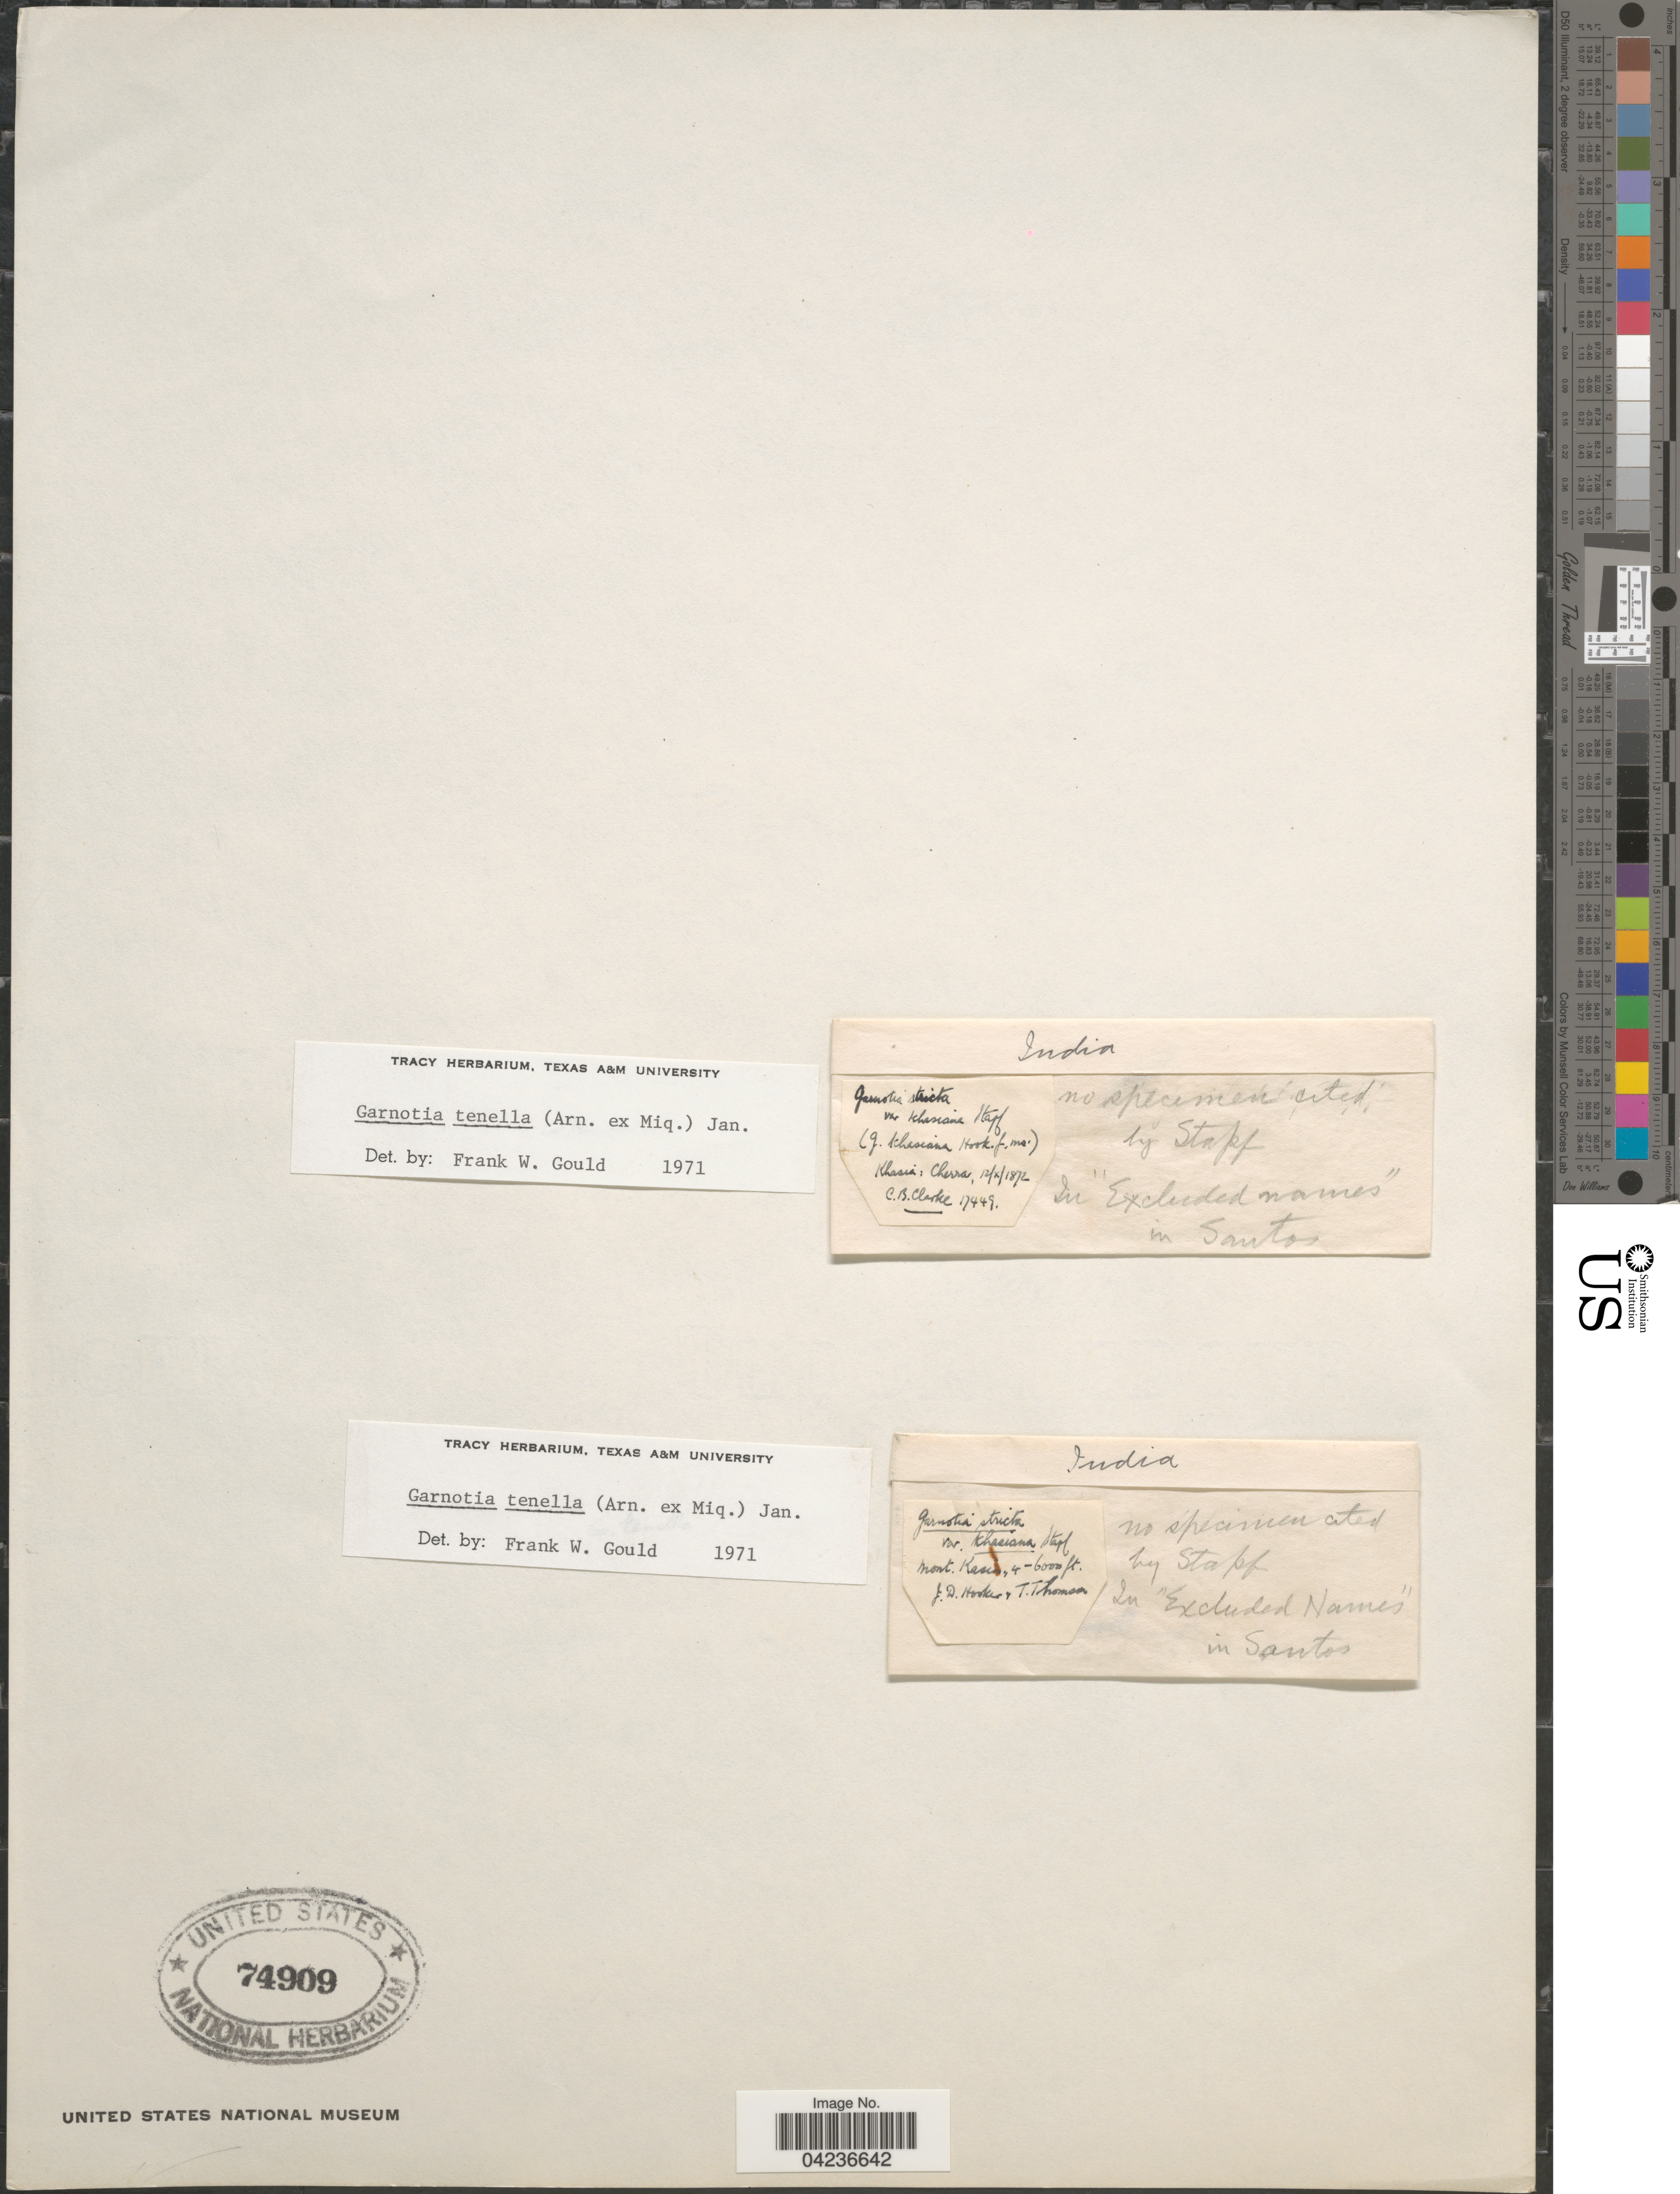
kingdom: Plantae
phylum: Tracheophyta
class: Liliopsida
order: Poales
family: Poaceae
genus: Garnotia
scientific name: Garnotia tenella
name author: (Arn. ex Miq.) Miq.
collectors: J. D. Hooker & T. Thomson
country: India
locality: Mont. Kasia.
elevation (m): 1219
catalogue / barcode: US 74909